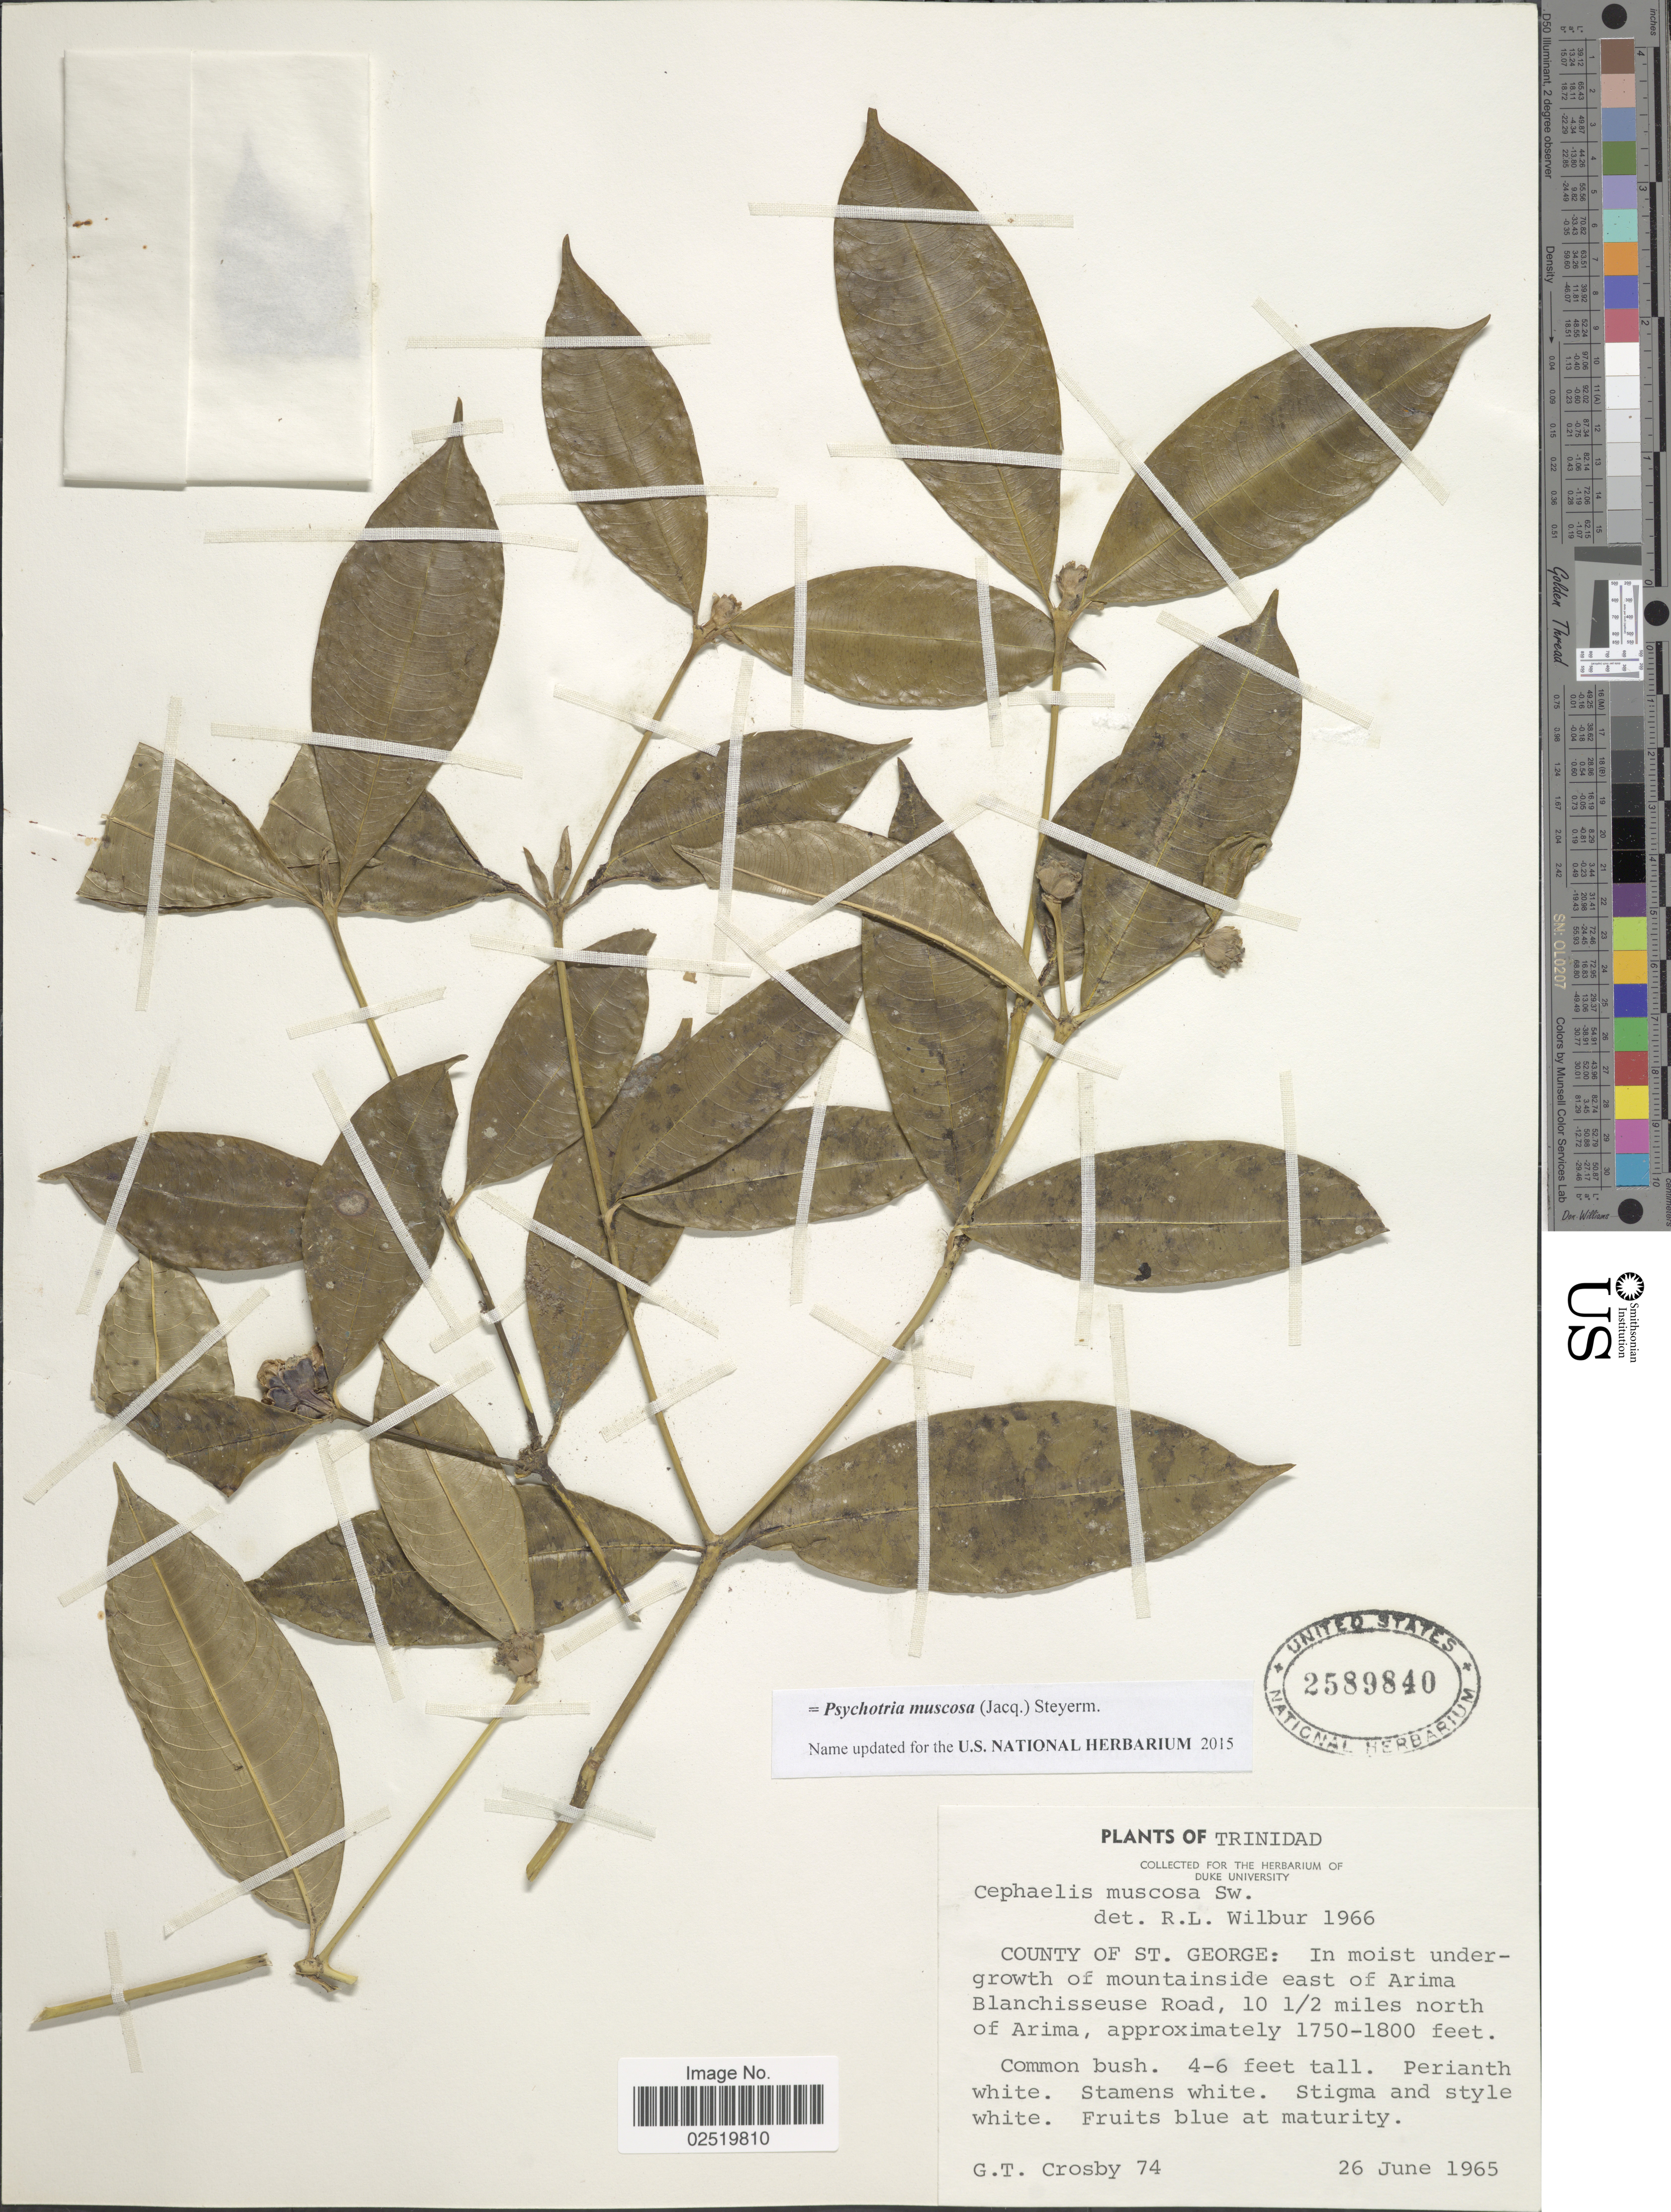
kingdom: Plantae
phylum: Tracheophyta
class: Magnoliopsida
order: Gentianales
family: Rubiaceae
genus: Psychotria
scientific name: Psychotria muscosa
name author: (Jacq.) Steyerm.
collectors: G. T. Crosby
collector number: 74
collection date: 1965-06-26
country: Trinidad and Tobago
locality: Trinidad. County of St. George. Mountainside east of Arima Blanchisseuse Road, 10 1/2 miles north of Arima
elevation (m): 533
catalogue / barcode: US 2589840